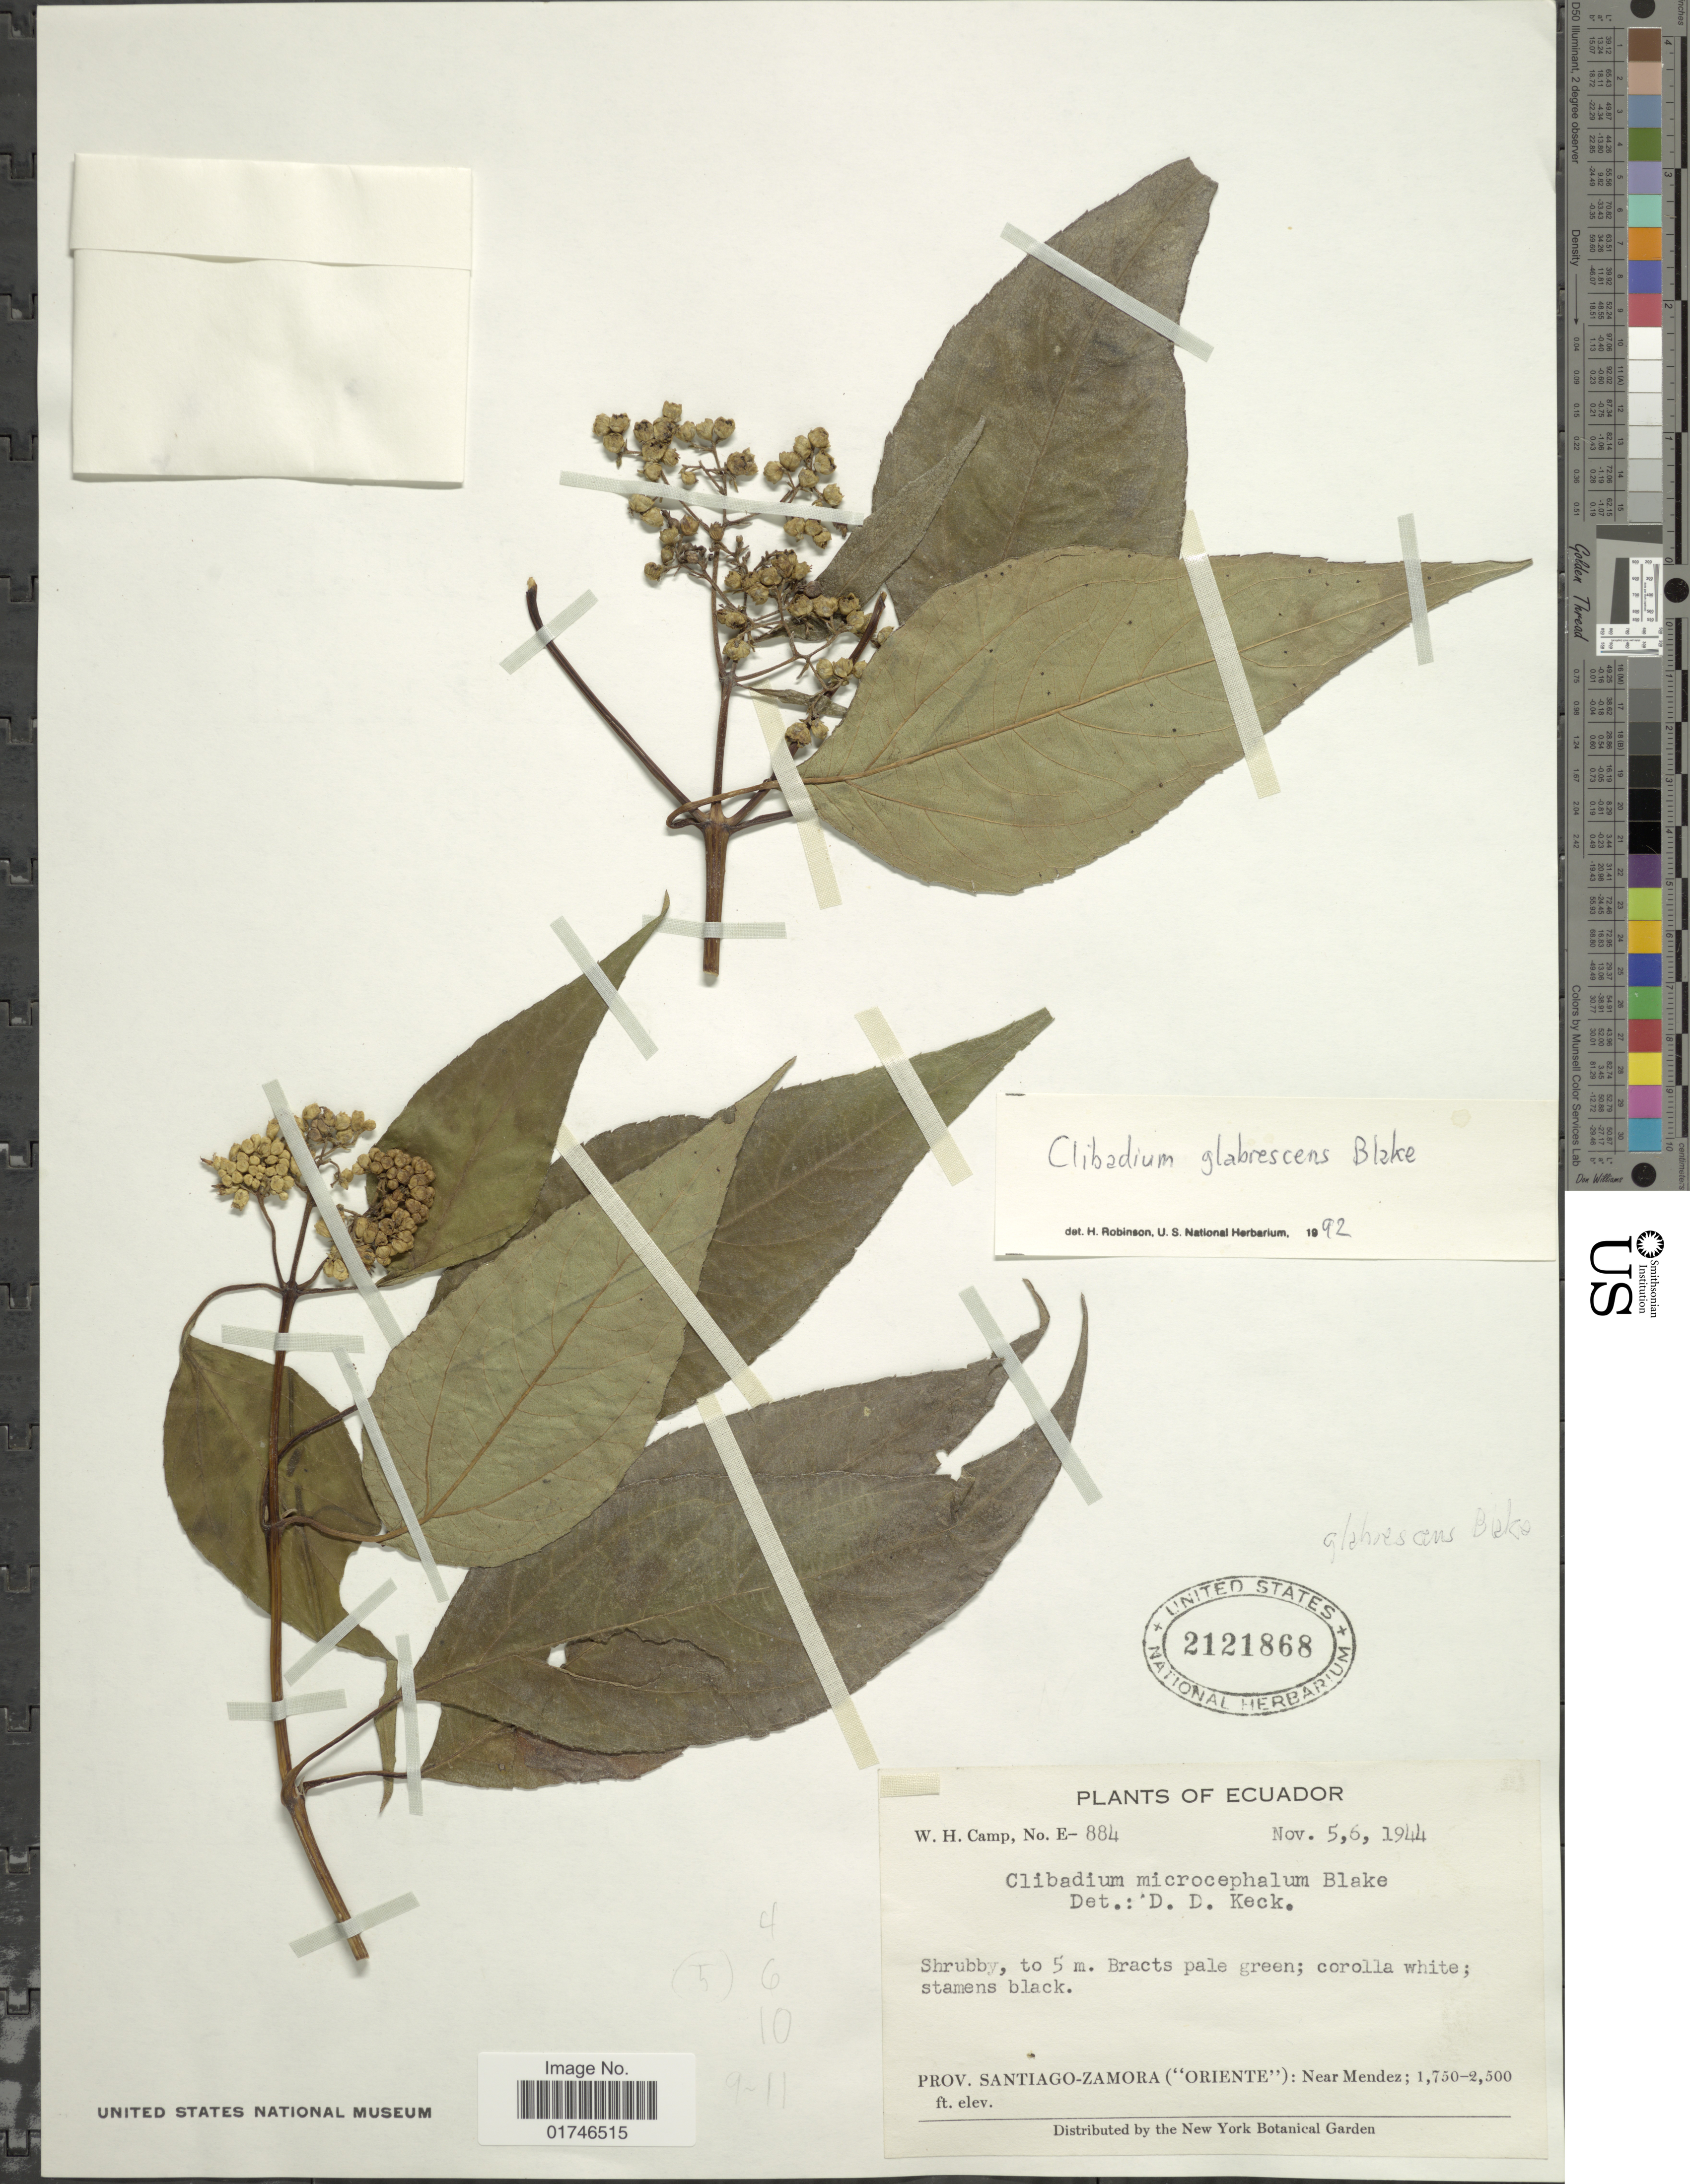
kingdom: Plantae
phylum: Tracheophyta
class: Magnoliopsida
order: Asterales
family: Asteraceae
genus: Clibadium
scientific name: Clibadium glabrescens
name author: S.F. Blake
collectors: W. H. Camp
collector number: E-884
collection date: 1944-11-05/1944-11-06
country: Ecuador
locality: Prov. Santiago-Zamora ("Oriente"):Near Mendez.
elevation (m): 1750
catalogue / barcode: US 2121868